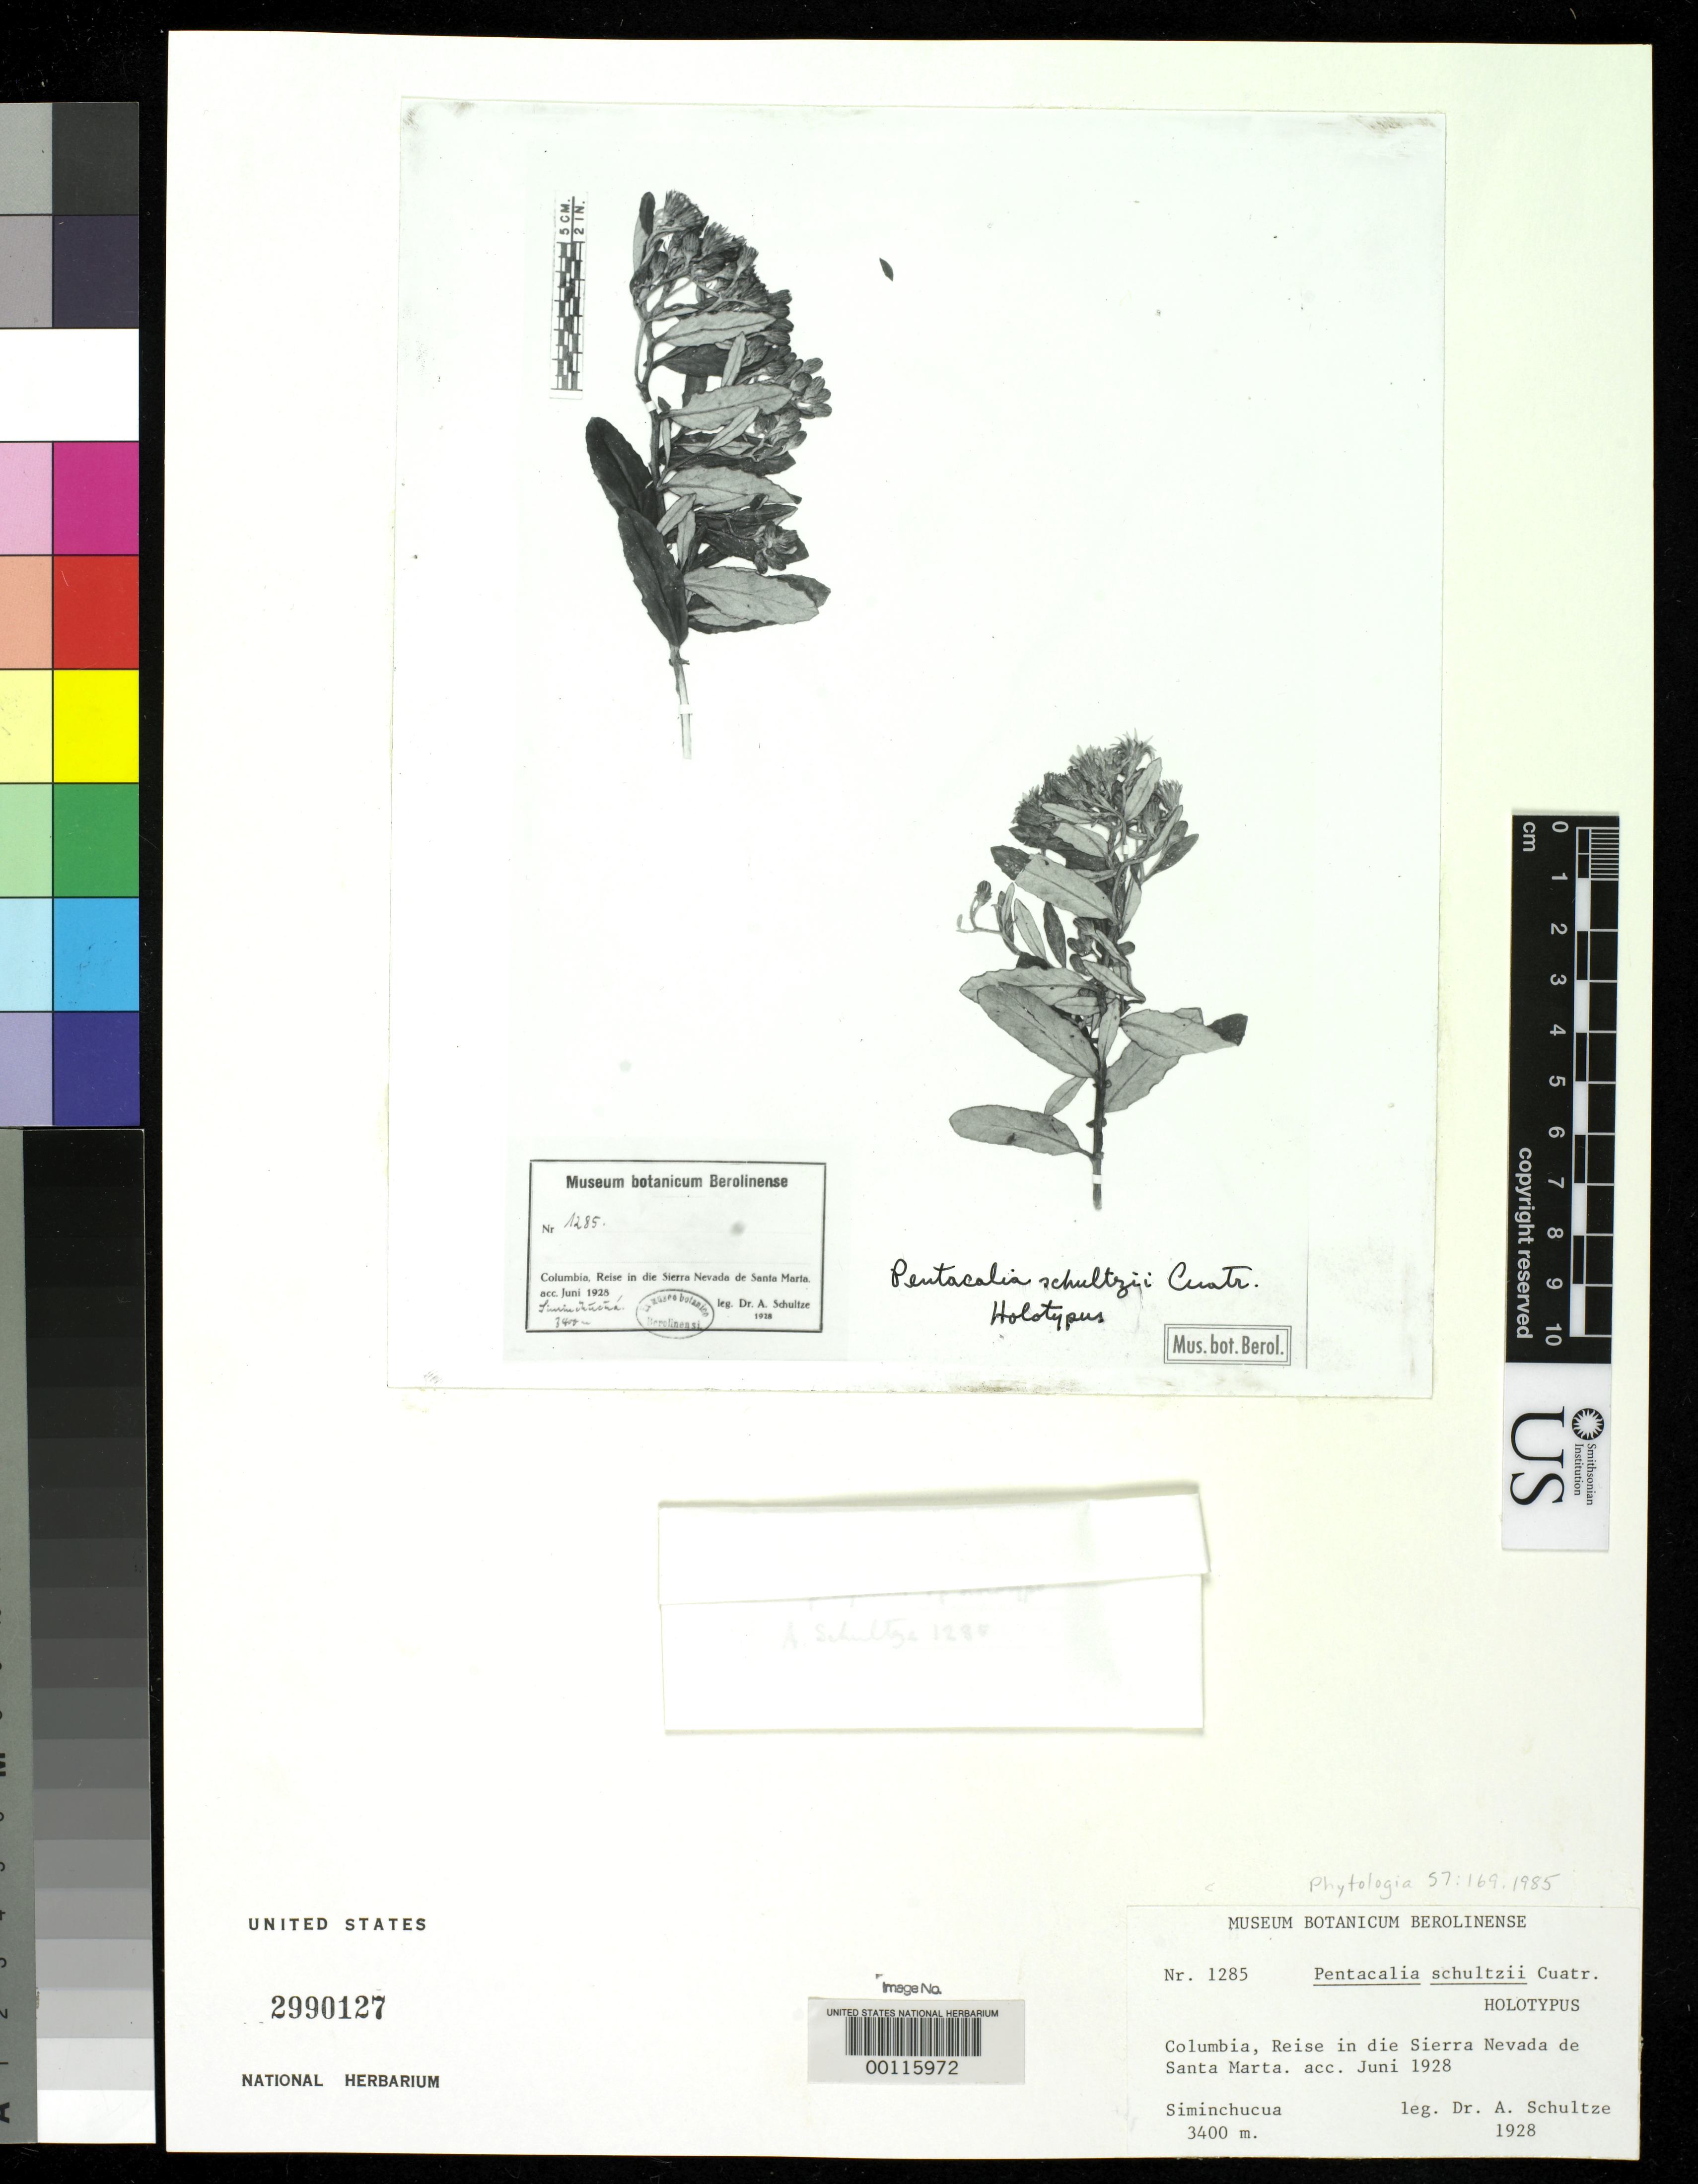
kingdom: Plantae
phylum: Tracheophyta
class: Magnoliopsida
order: Asterales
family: Asteraceae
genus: Pentacalia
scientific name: Pentacalia schultzei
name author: Cuatrec.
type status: Type Fragment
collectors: A. Schultze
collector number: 1285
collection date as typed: Jun 1928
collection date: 1928-06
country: Colombia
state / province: Magdalena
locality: Sierra Nevada de Santa Marta.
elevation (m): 3400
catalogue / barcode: US 2990127